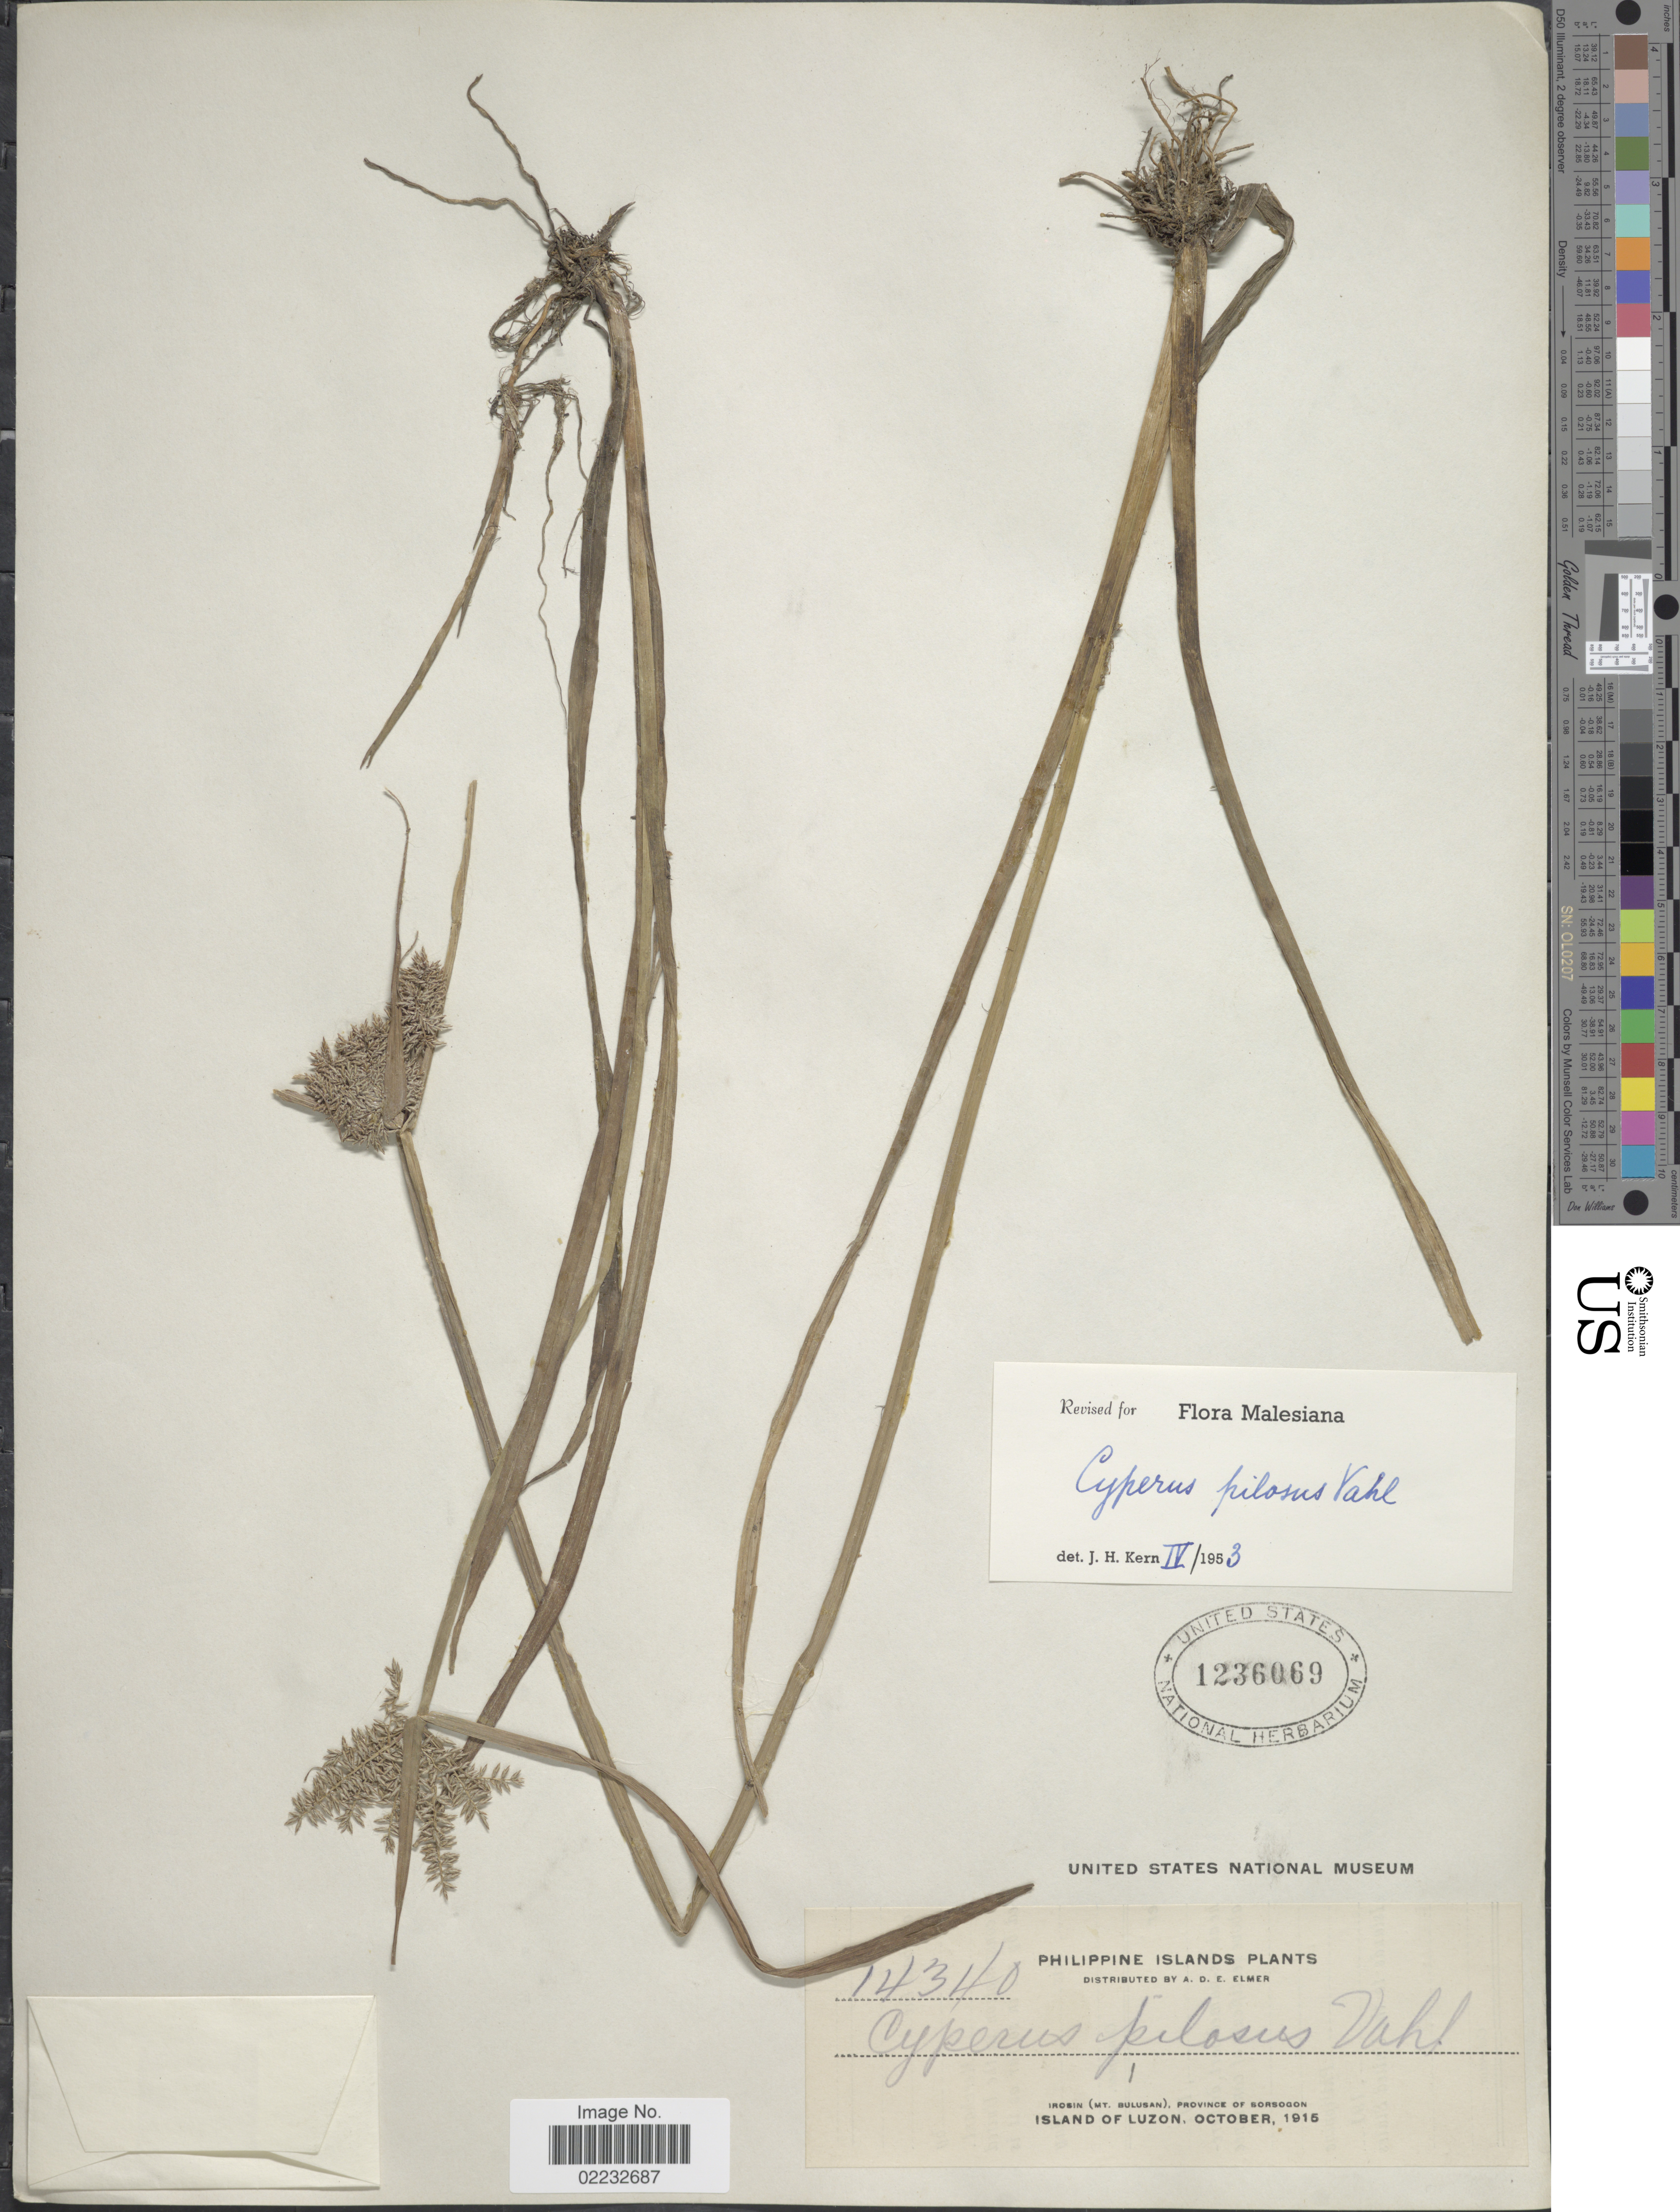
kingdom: Plantae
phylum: Tracheophyta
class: Liliopsida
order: Poales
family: Cyperaceae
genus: Cyperus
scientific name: Cyperus pilosus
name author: Vahl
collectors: A. D. E. Elmer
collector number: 14340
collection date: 1915-10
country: Philippines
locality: Irosin (Mt. Bulusan), Province of Sorsogon, Island of Luzon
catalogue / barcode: US 1236069